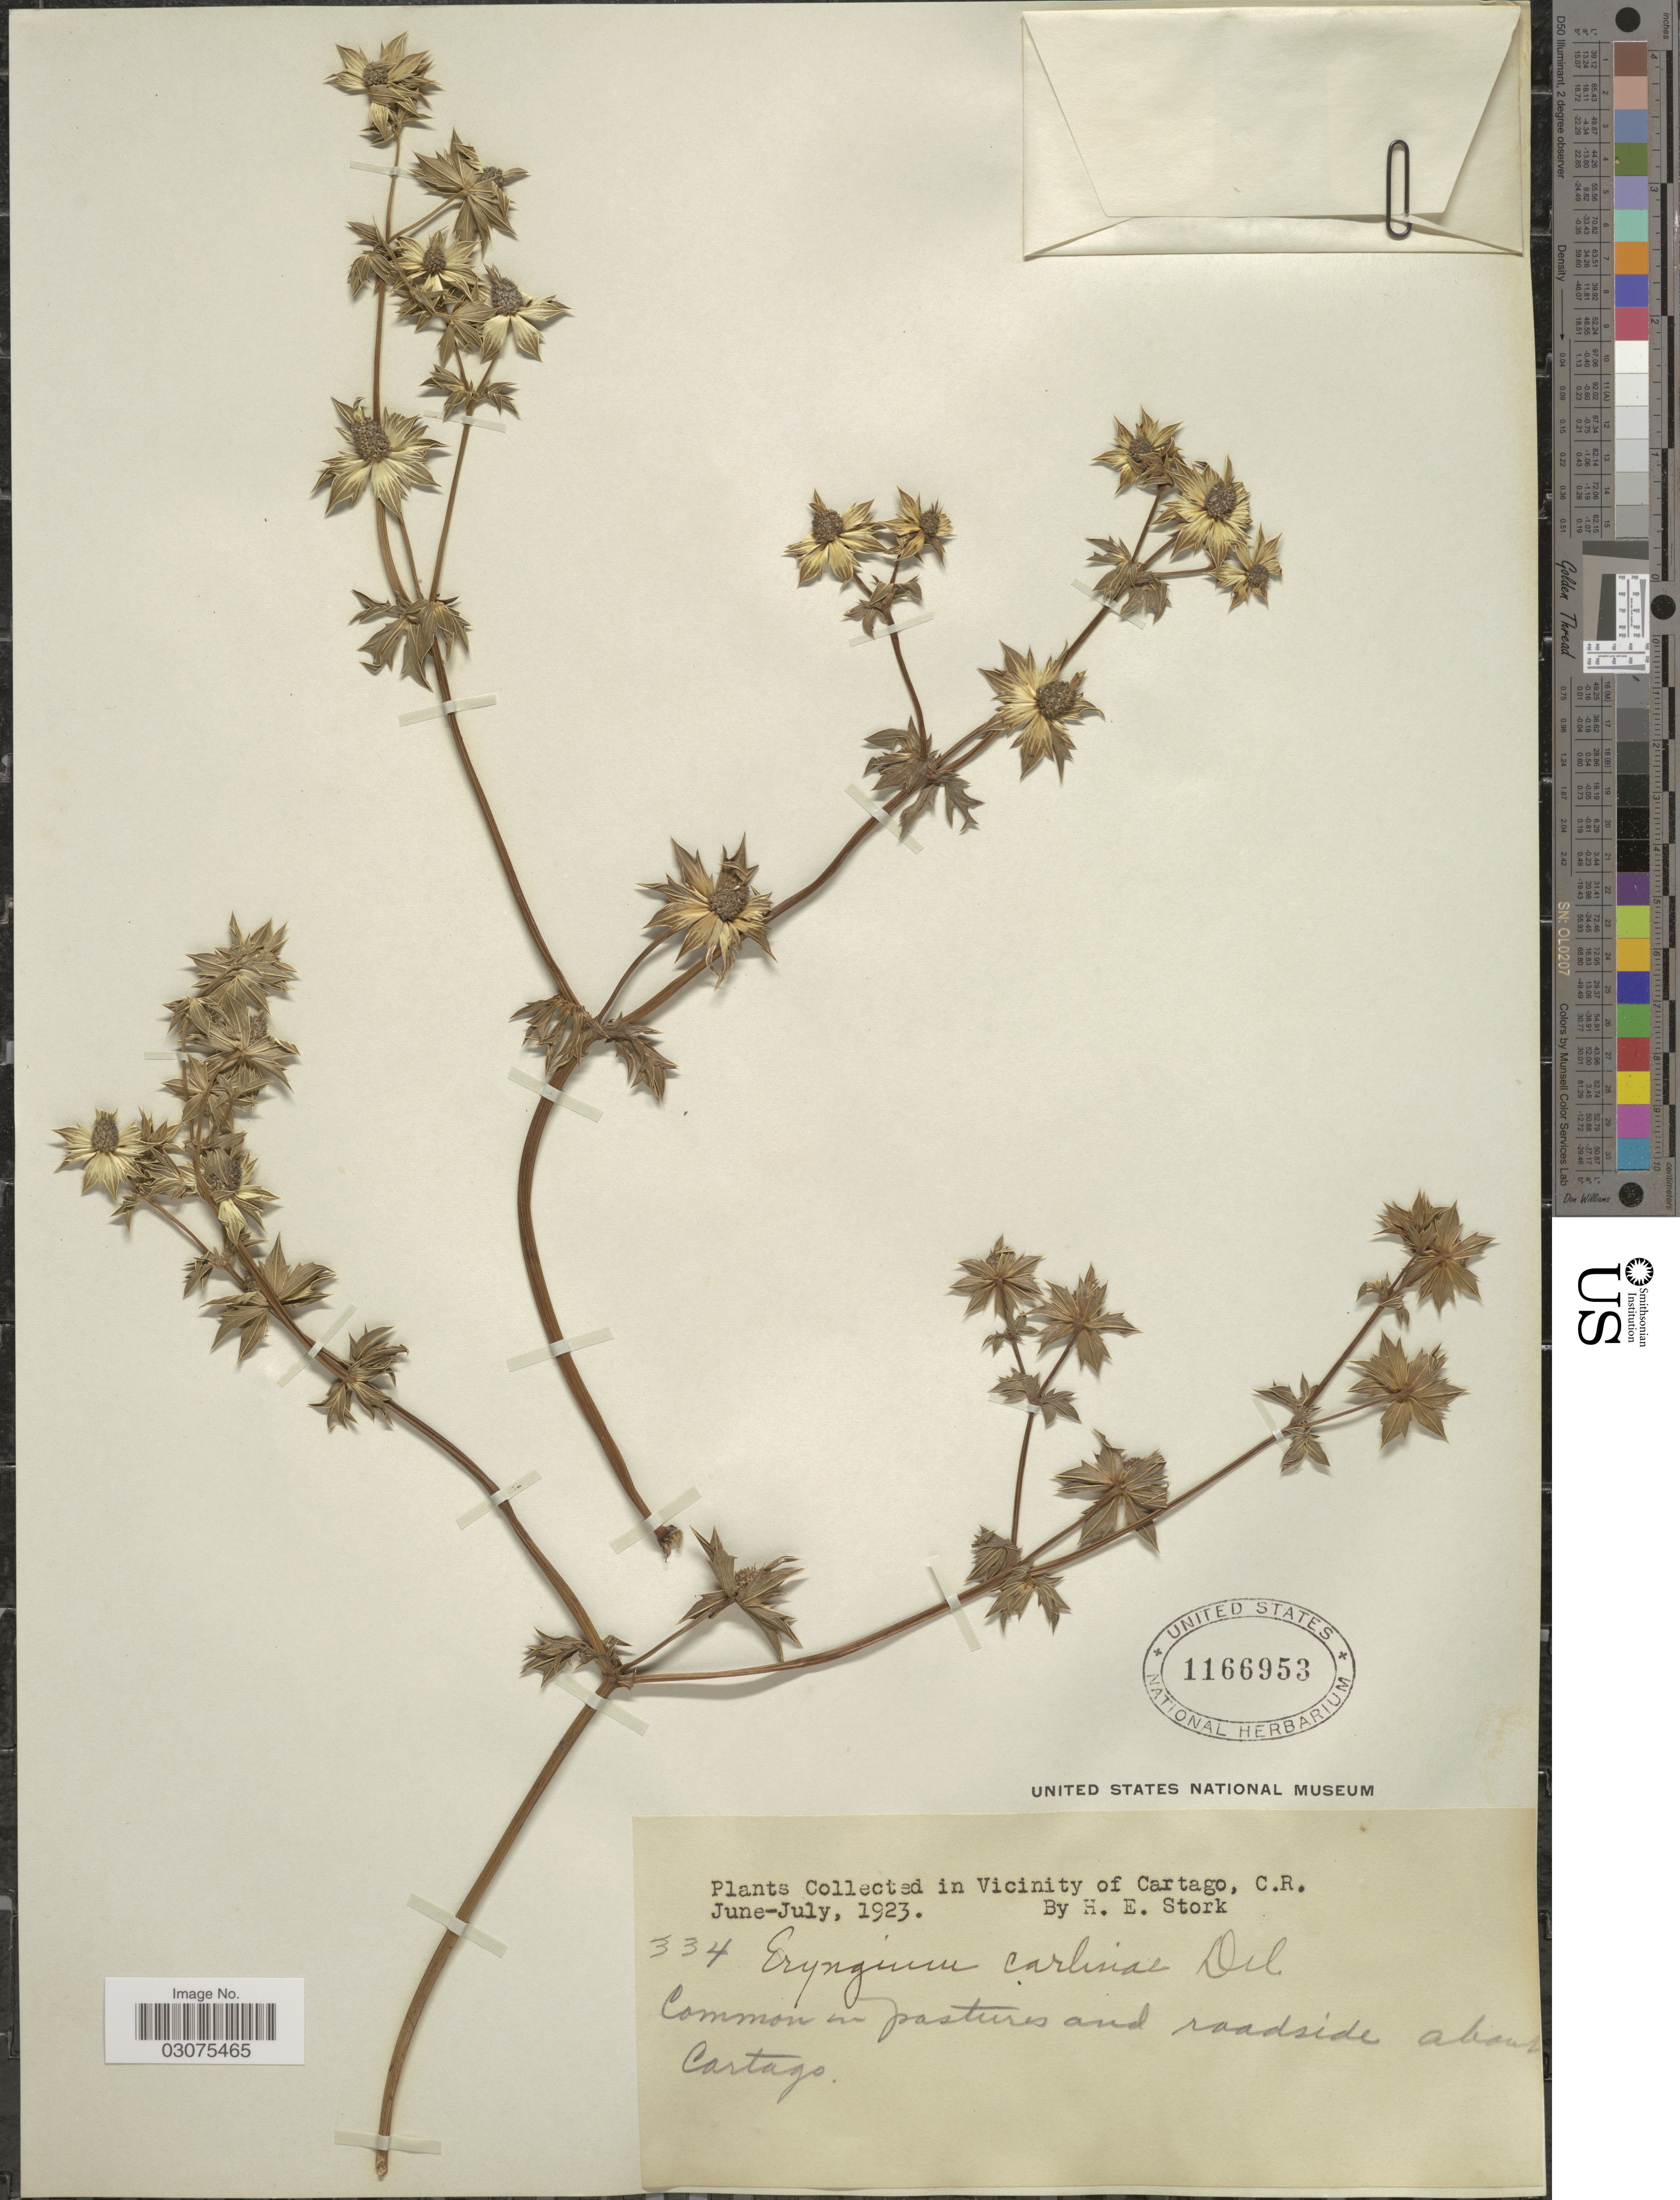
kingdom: Plantae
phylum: Tracheophyta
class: Magnoliopsida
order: Apiales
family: Apiaceae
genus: Eryngium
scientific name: Eryngium carlinae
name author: F. Delaroche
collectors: H. E. Stork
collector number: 334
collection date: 1923-06/1923-07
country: Costa Rica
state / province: Cartago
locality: Vicinity of Cartago, Common in pastures and roadside about Cartago.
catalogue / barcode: US 1166953